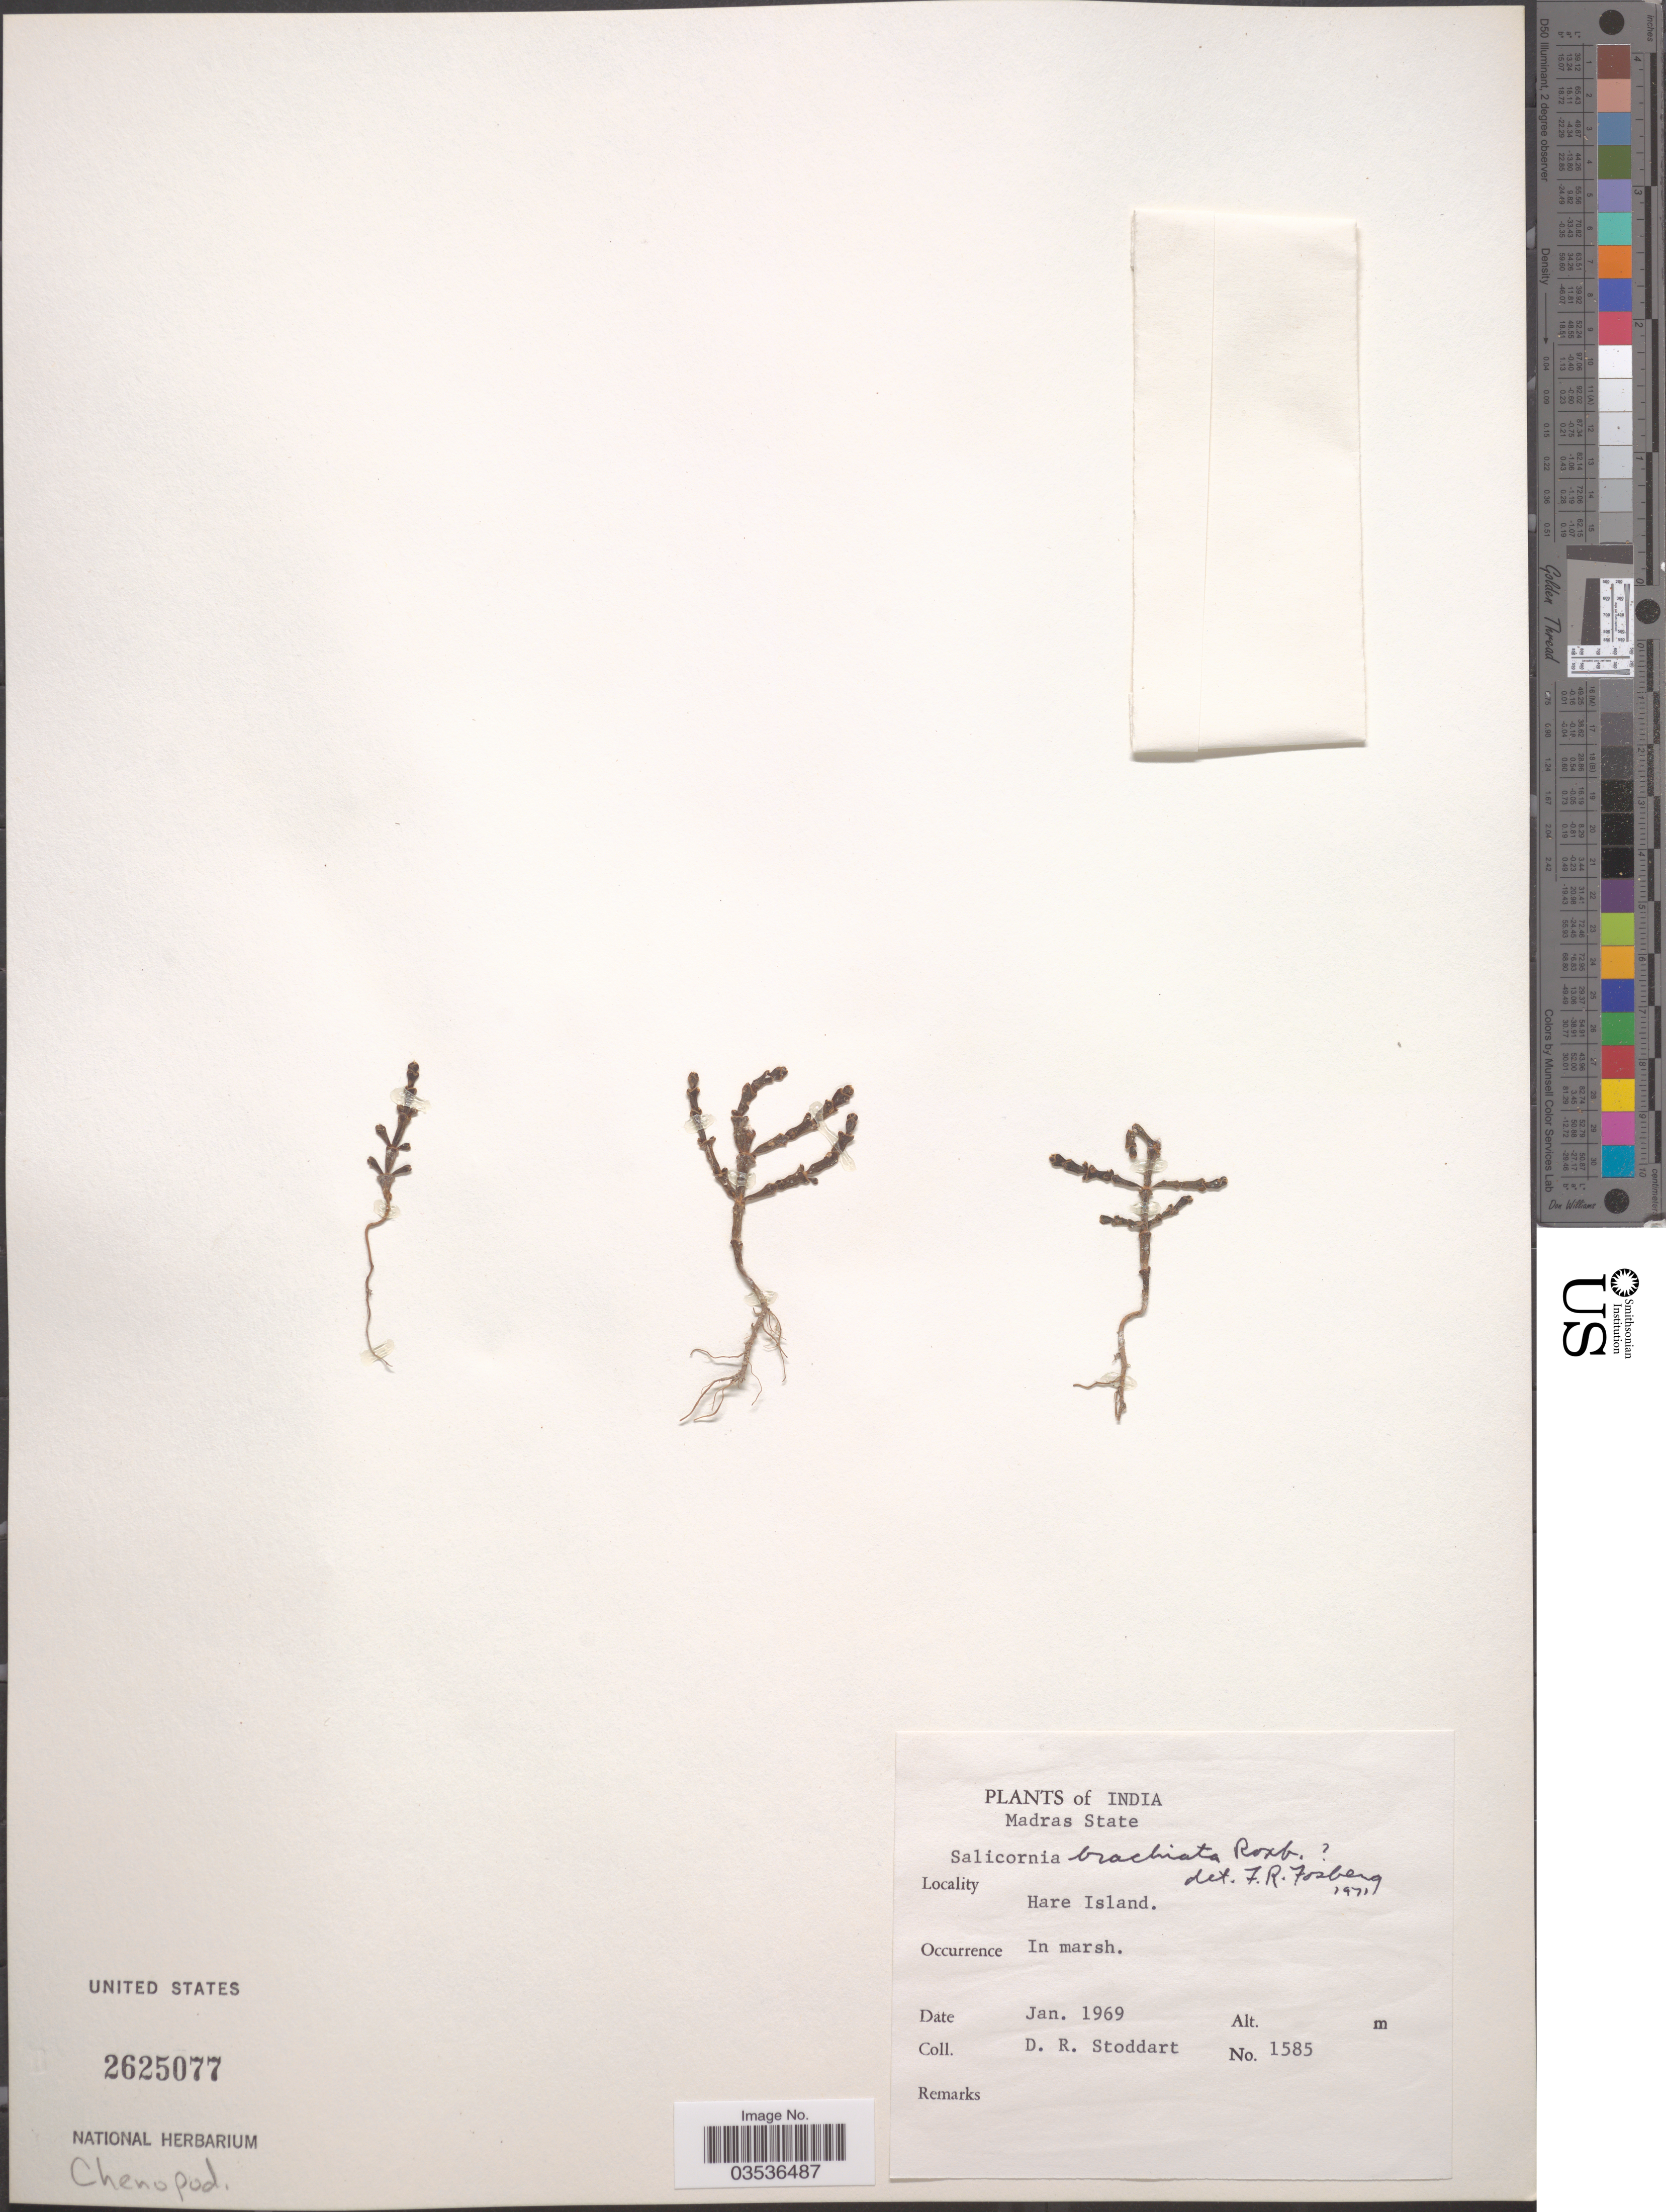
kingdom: Plantae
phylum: Tracheophyta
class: Magnoliopsida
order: Caryophyllales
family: Amaranthaceae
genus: Salicornia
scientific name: Salicornia brachiata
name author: Miq.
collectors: D. R. Stoddart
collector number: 1585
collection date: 1969-01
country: India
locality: Madras State. Hare Island.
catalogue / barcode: US 2625077